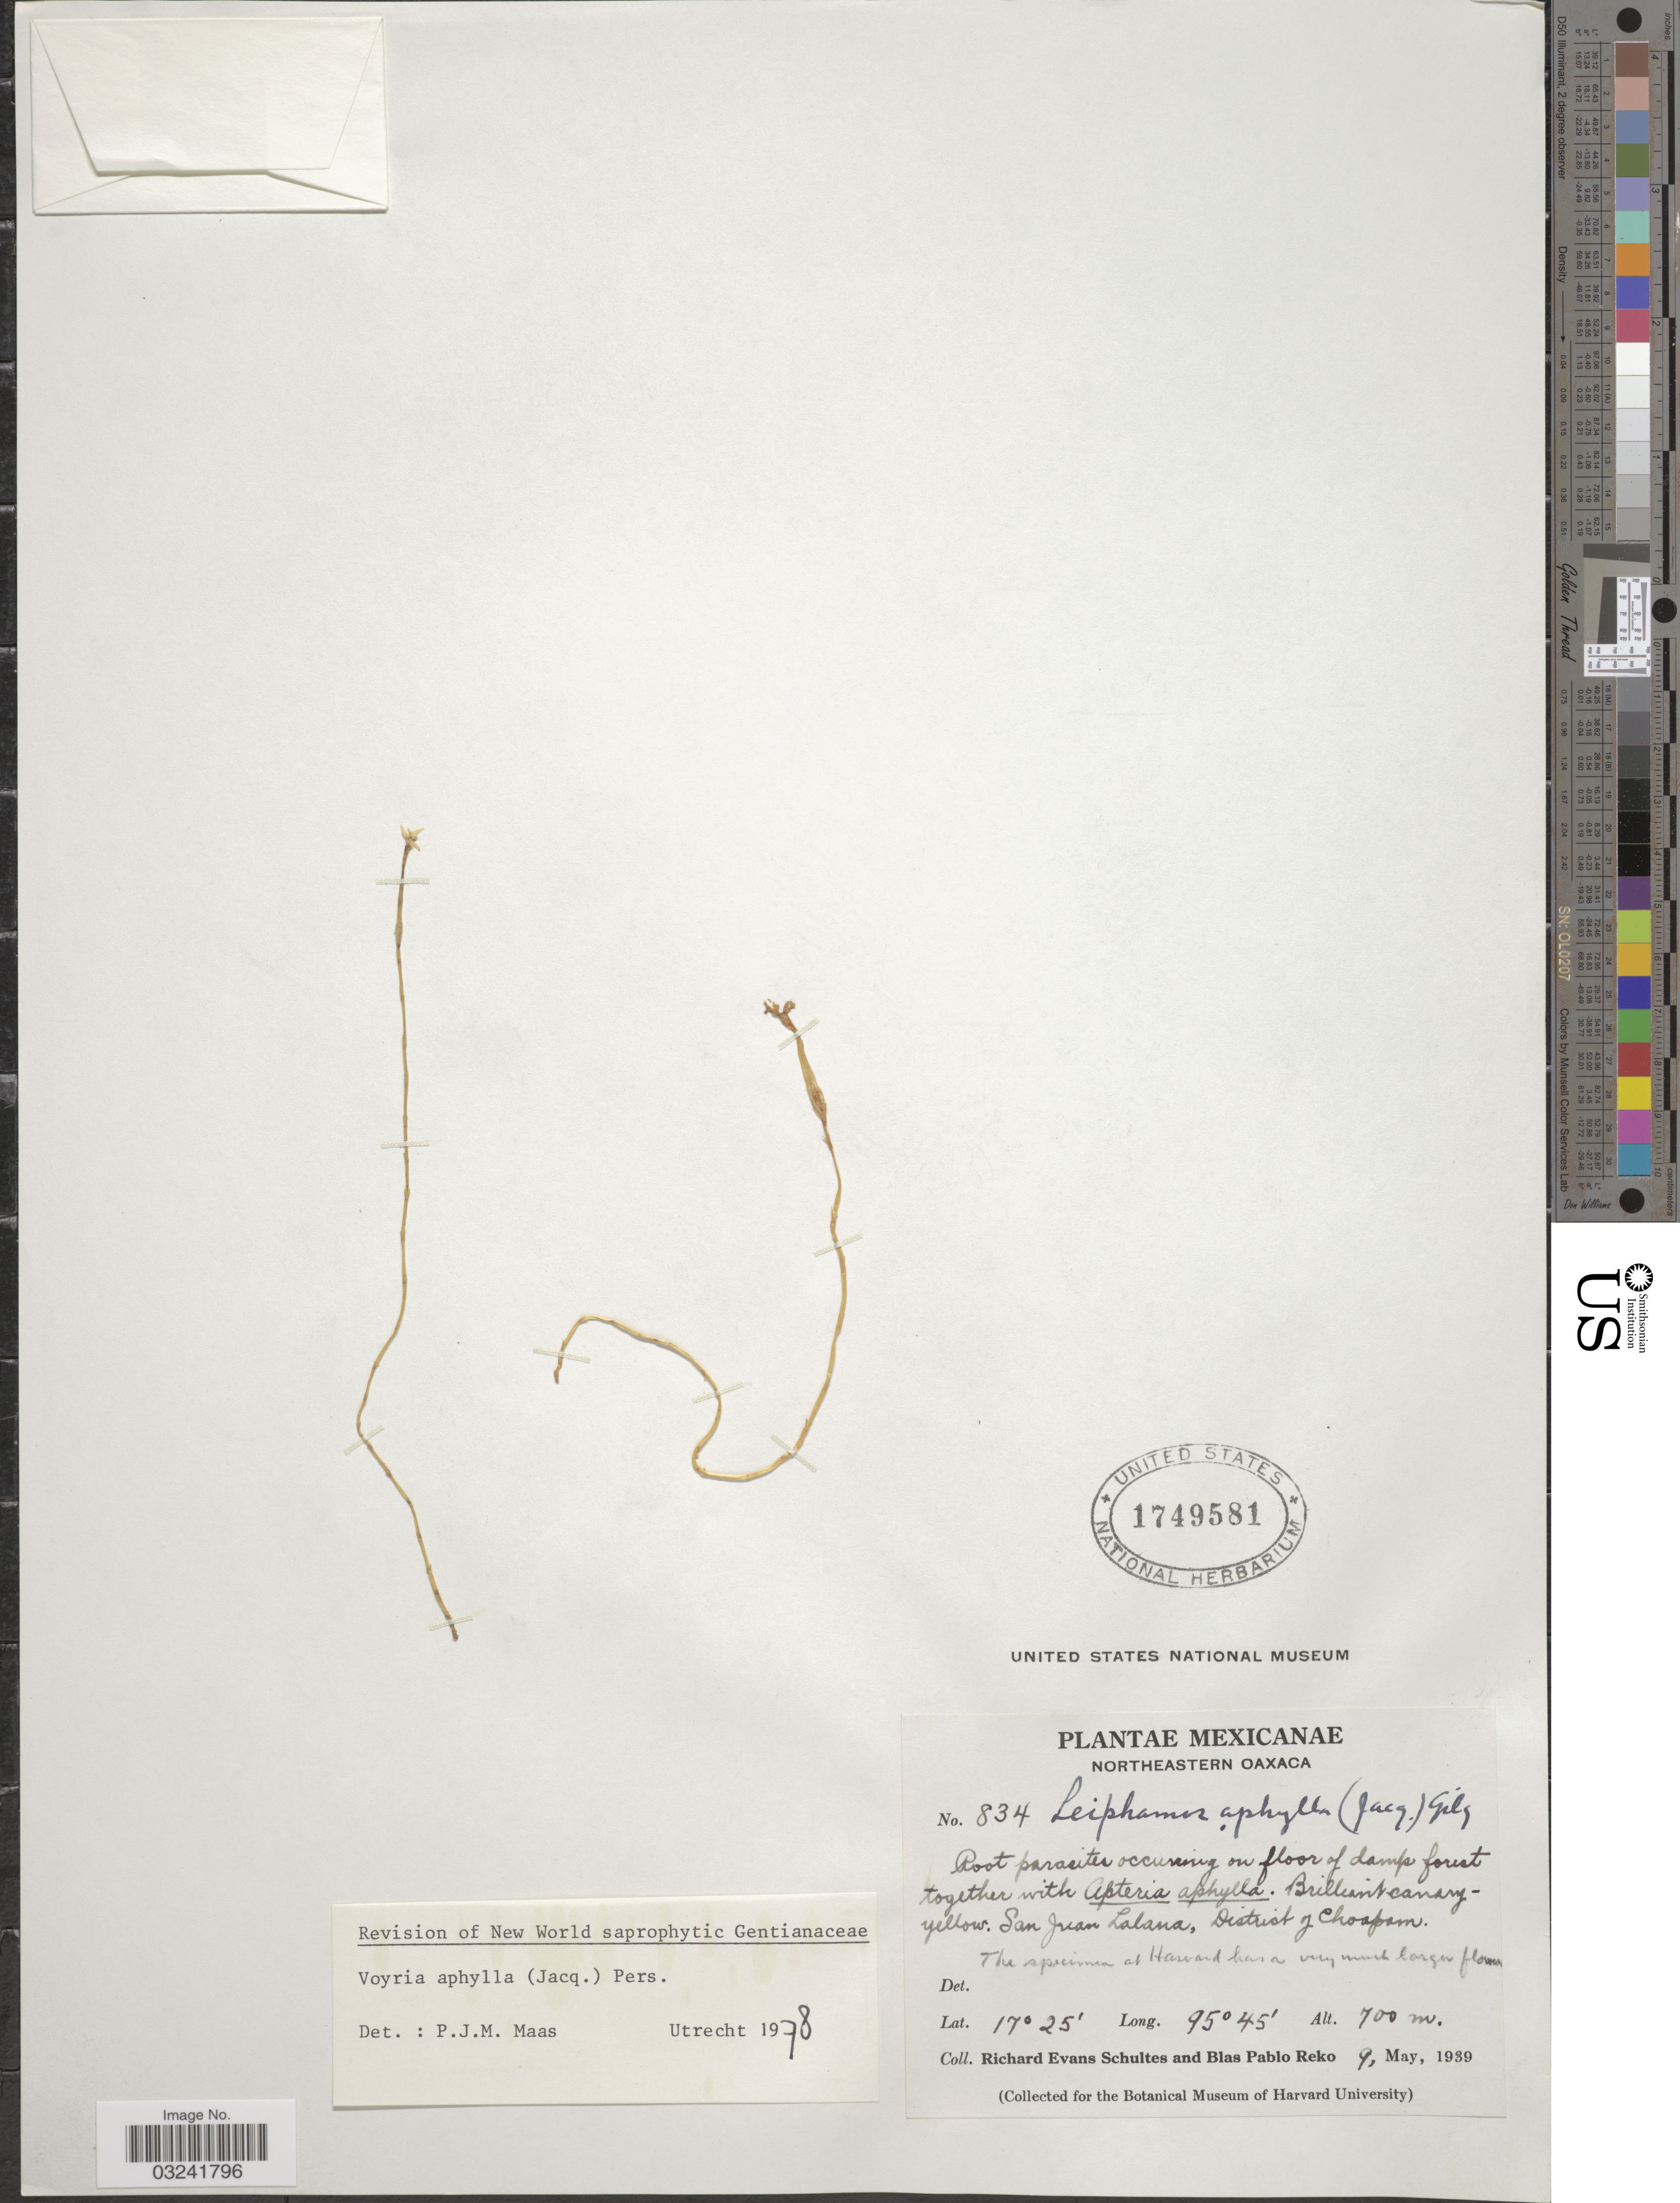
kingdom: Plantae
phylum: Tracheophyta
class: Magnoliopsida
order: Gentianales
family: Gentianaceae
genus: Voyria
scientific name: Voyria aphylla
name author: (Jacq.) Pers.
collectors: R. E. Schultes & B. P. Reko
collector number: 834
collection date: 1939-05-09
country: Mexico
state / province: Oaxaca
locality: Northeastern Oaxaca, San Juan Lalana, District of Choapam.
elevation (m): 700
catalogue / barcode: US 1749581